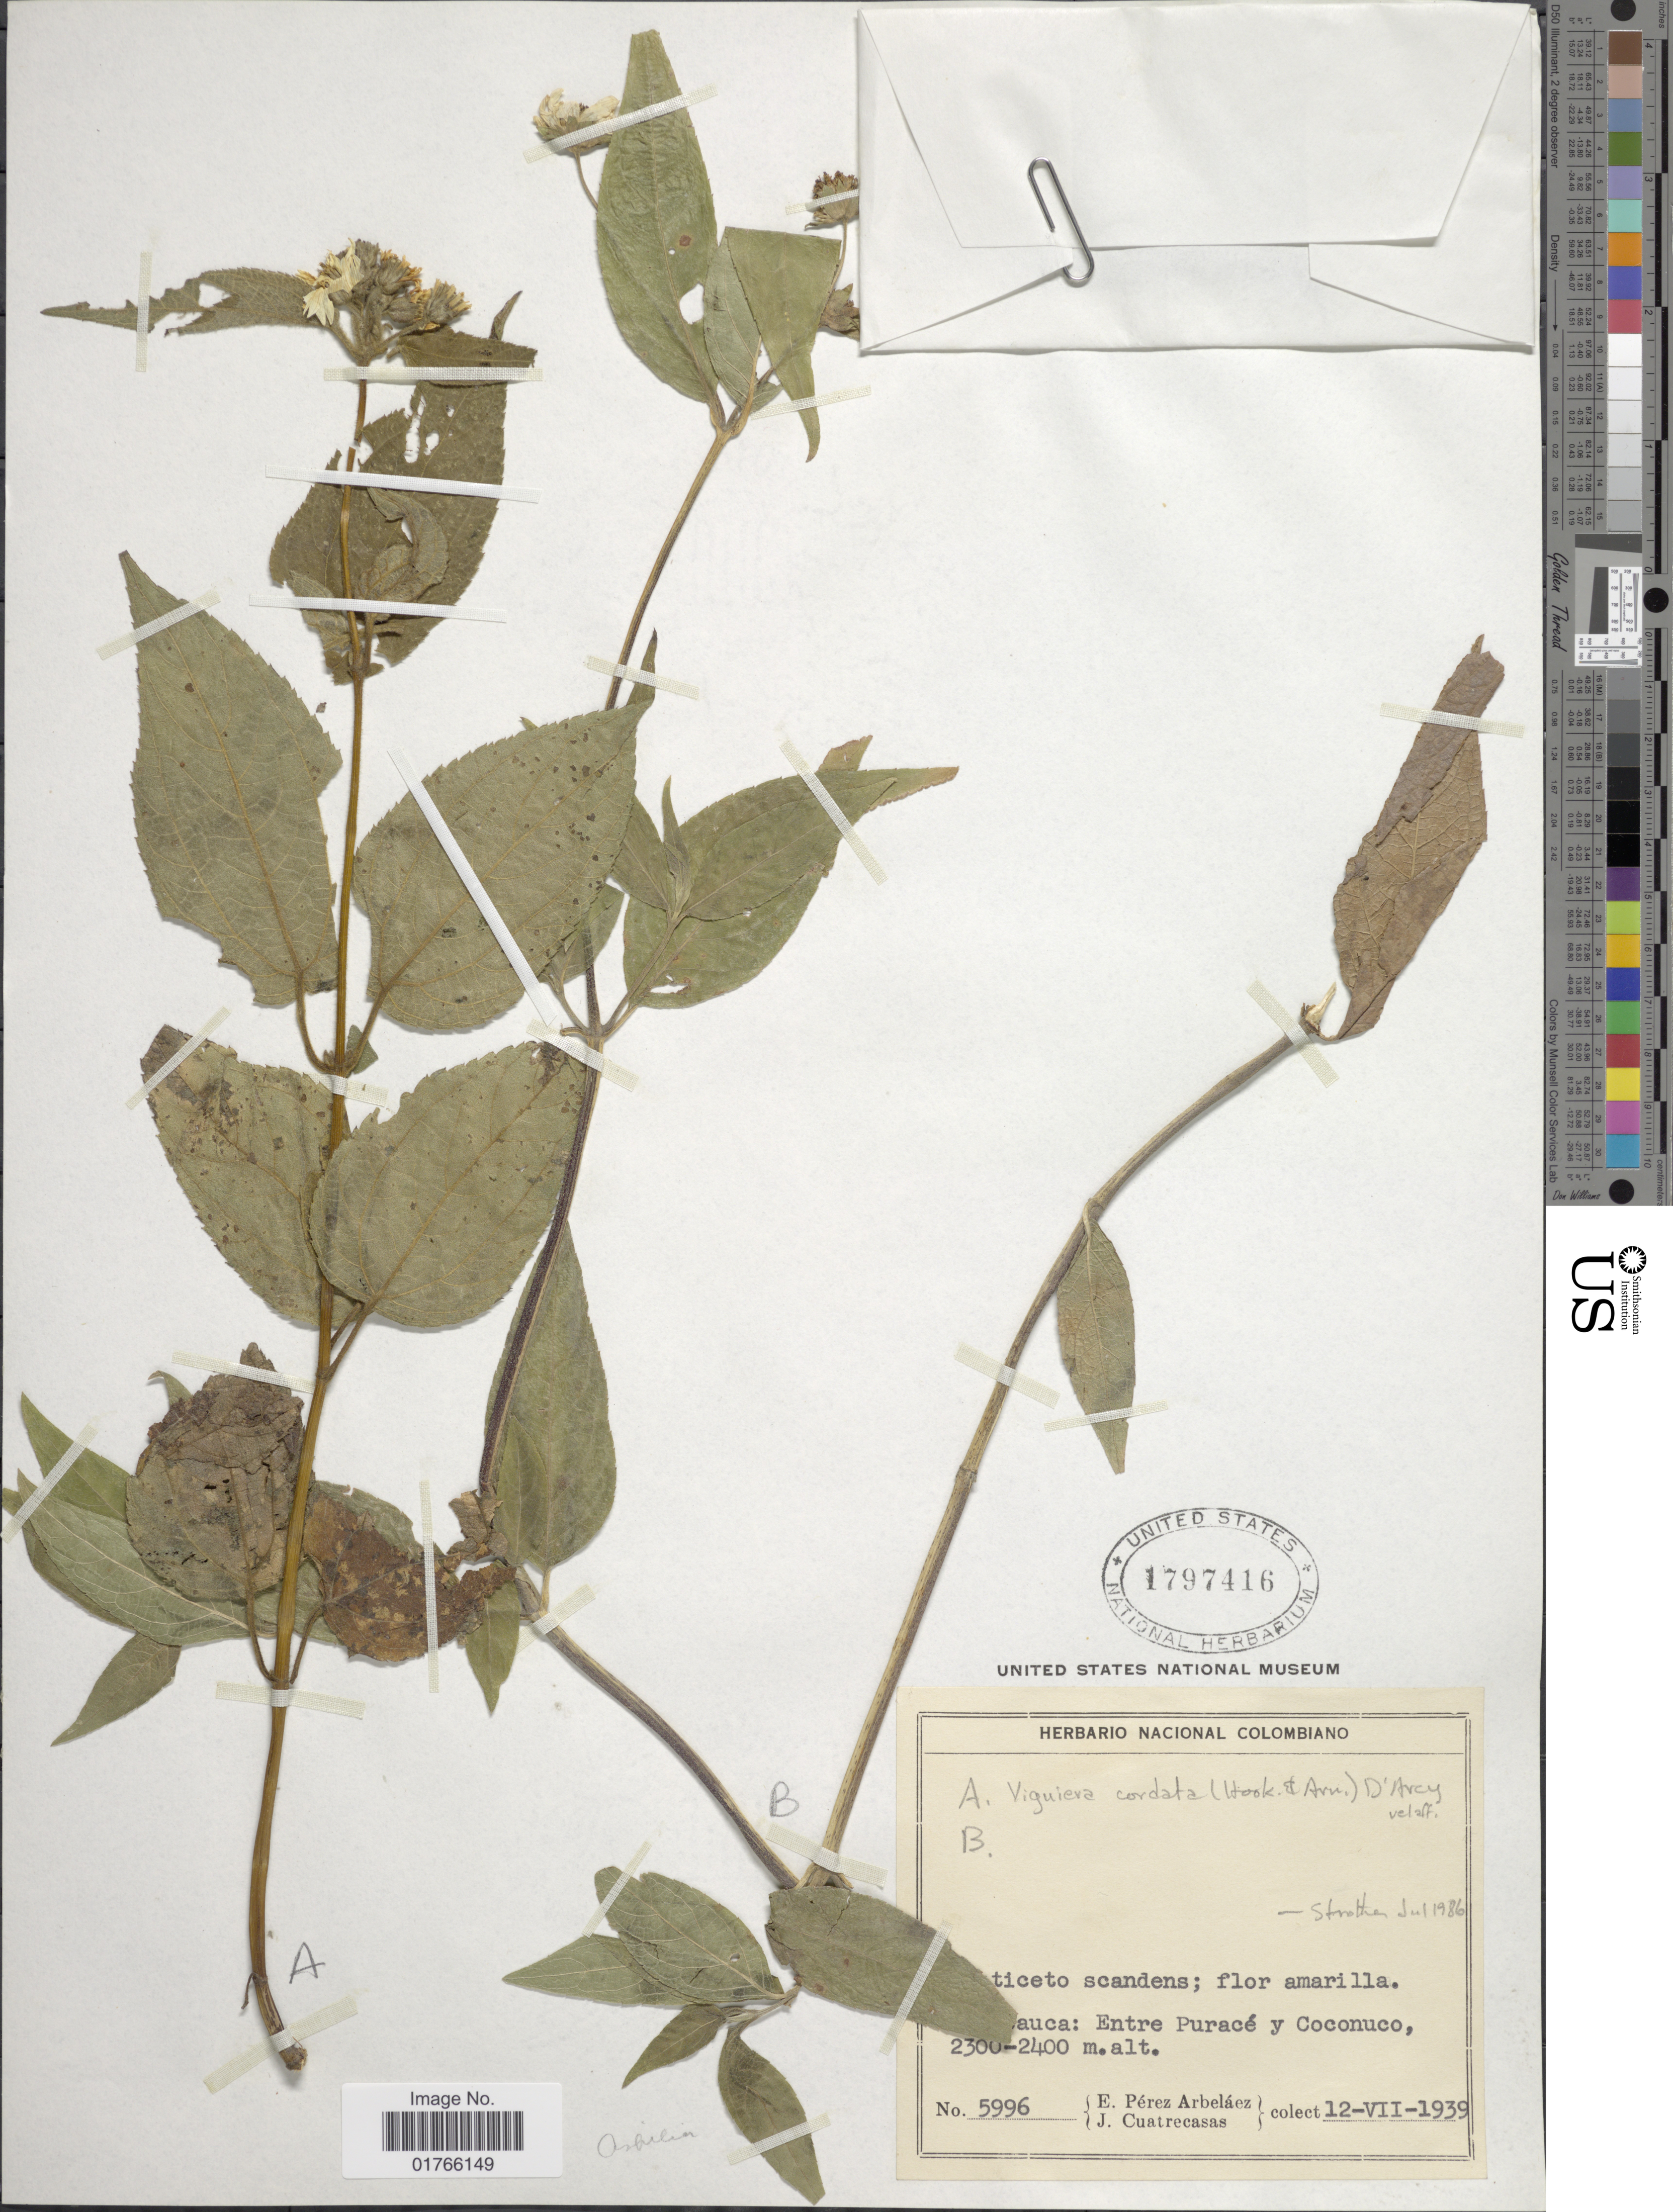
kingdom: Plantae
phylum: Tracheophyta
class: Magnoliopsida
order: Asterales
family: Asteraceae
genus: Aspilia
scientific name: Aspilia sp.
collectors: E. Pérez Arbeláez & J. Cuatrecasas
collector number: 5996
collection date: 1939-07-12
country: Colombia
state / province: Cauca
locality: Entre Purace y Coconuco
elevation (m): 2300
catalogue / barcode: US 1797416